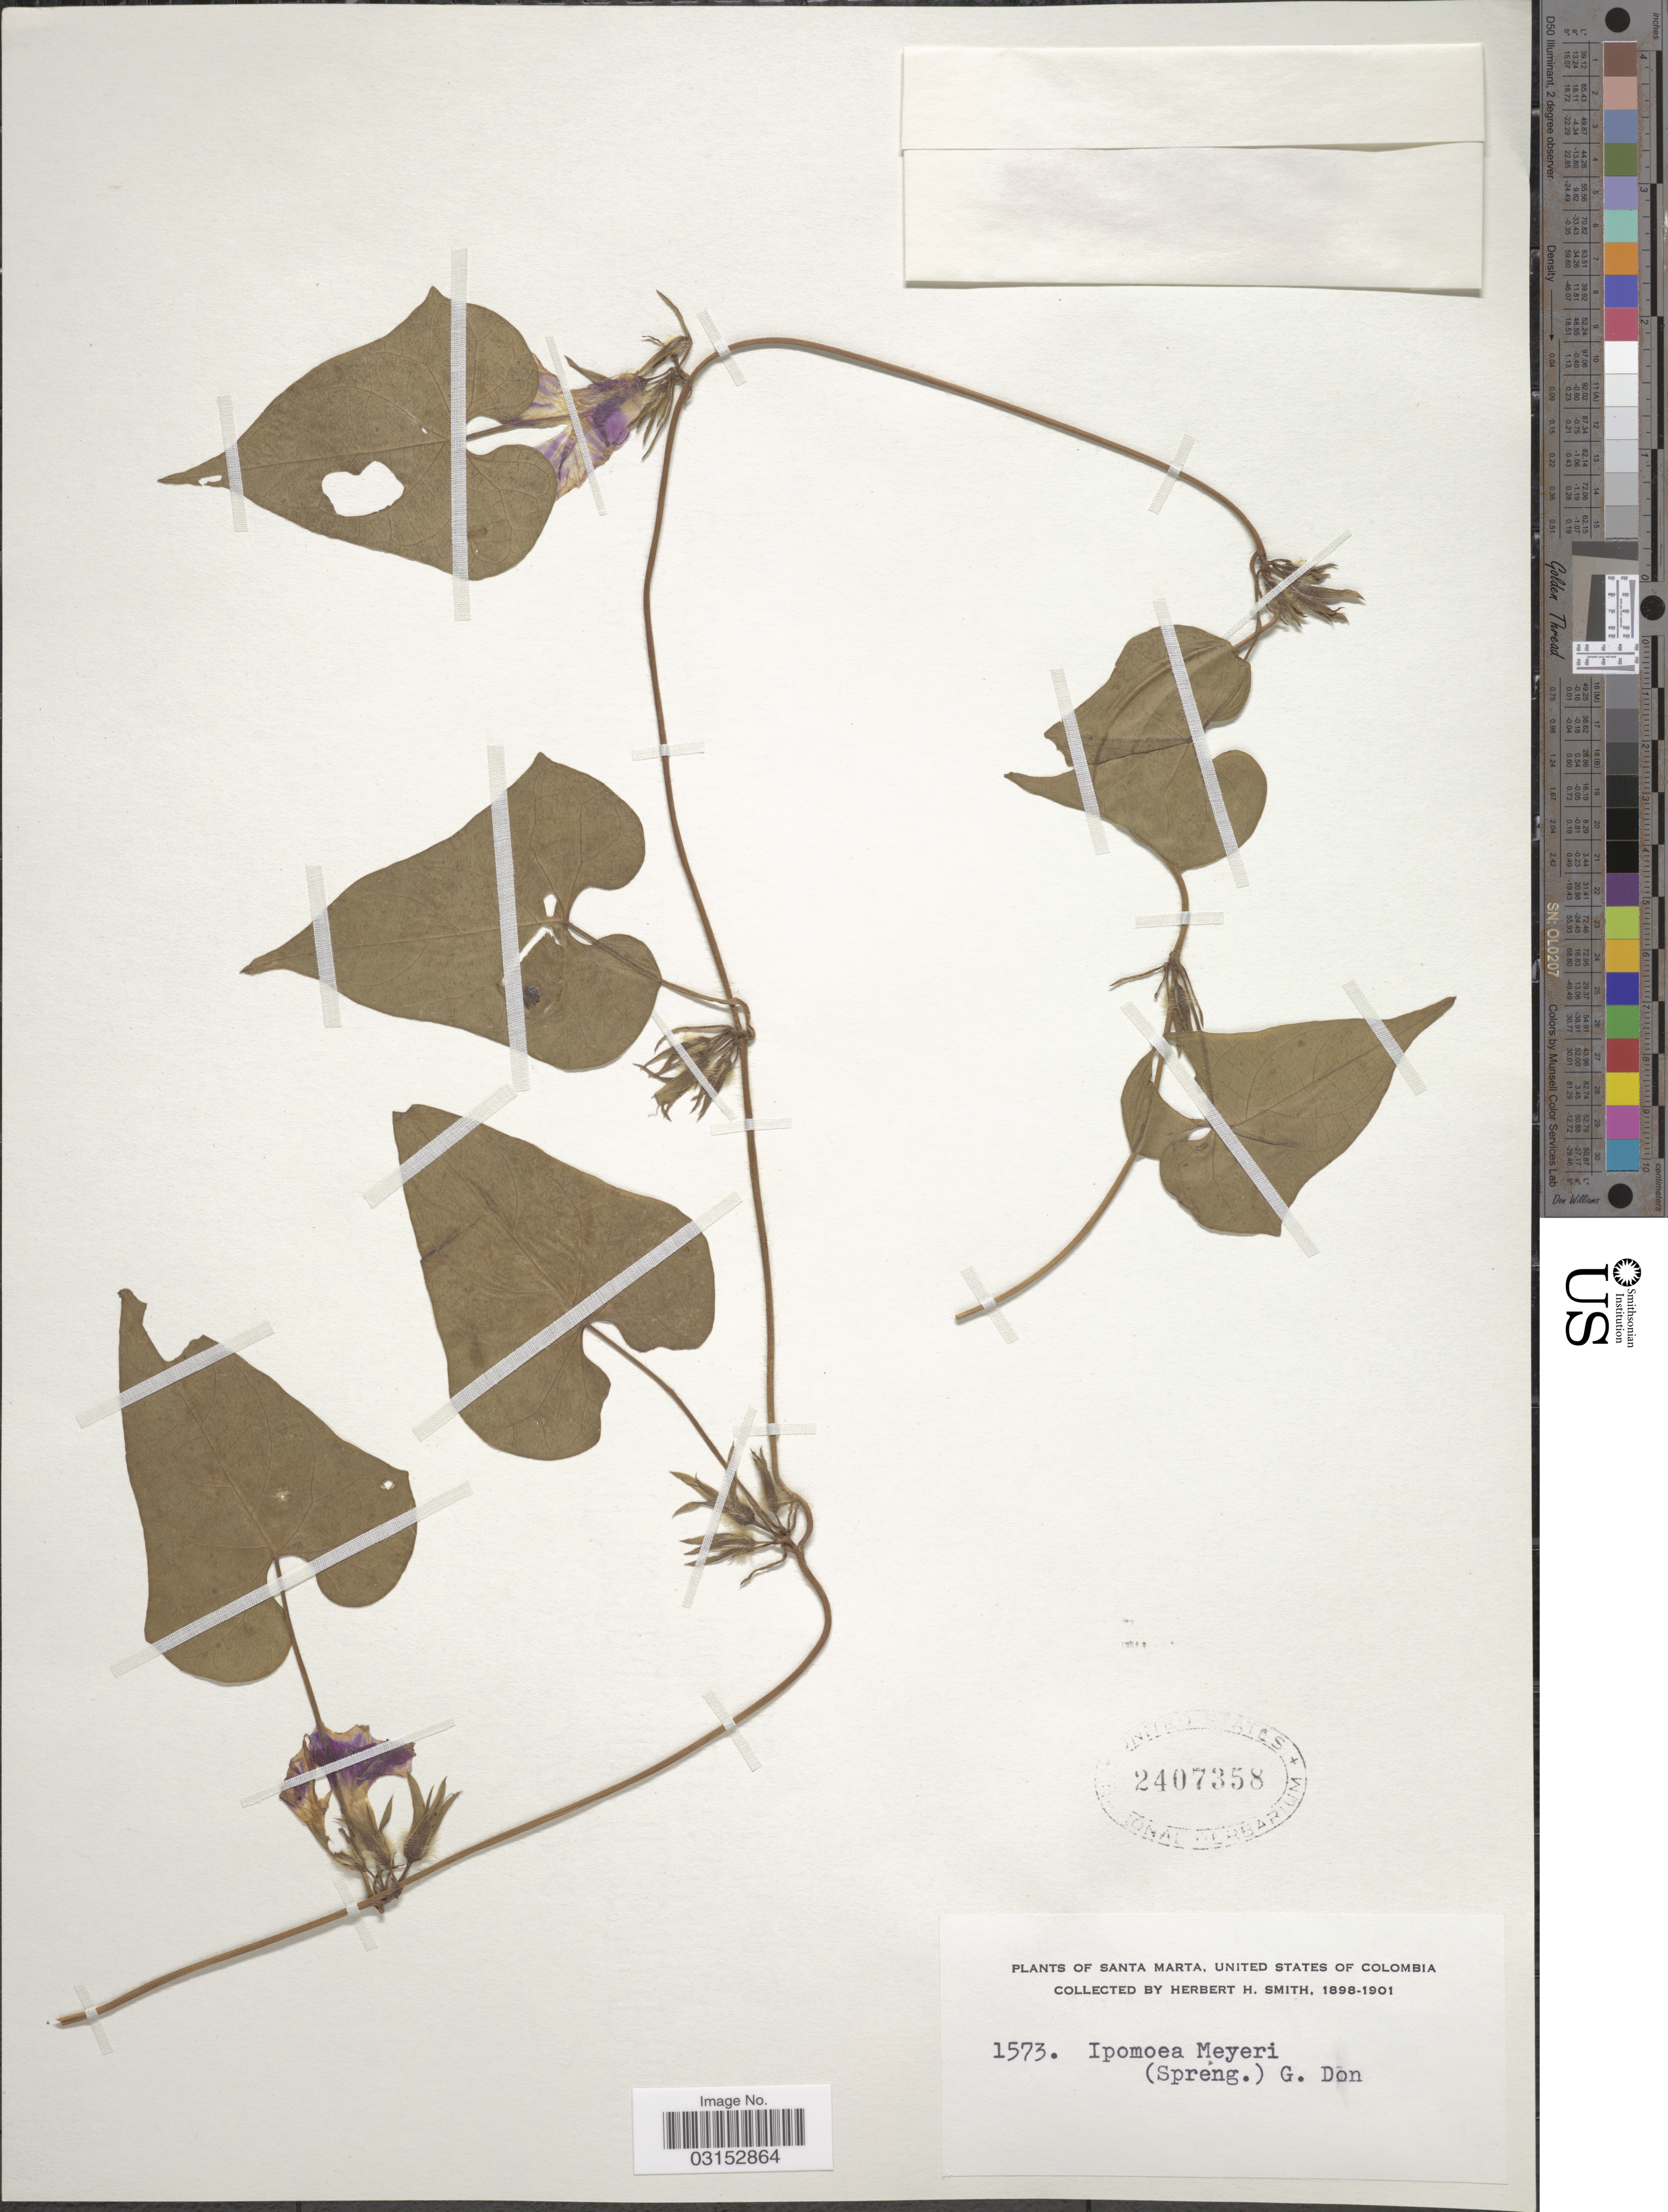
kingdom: Plantae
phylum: Tracheophyta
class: Magnoliopsida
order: Solanales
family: Convolvulaceae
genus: Ipomoea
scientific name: Ipomoea meyeri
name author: (Spreng.) G. Don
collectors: Herbert H. Smith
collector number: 1573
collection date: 1898/1901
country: Colombia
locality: Santa Marta, United States of Colombia.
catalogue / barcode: US 2407358